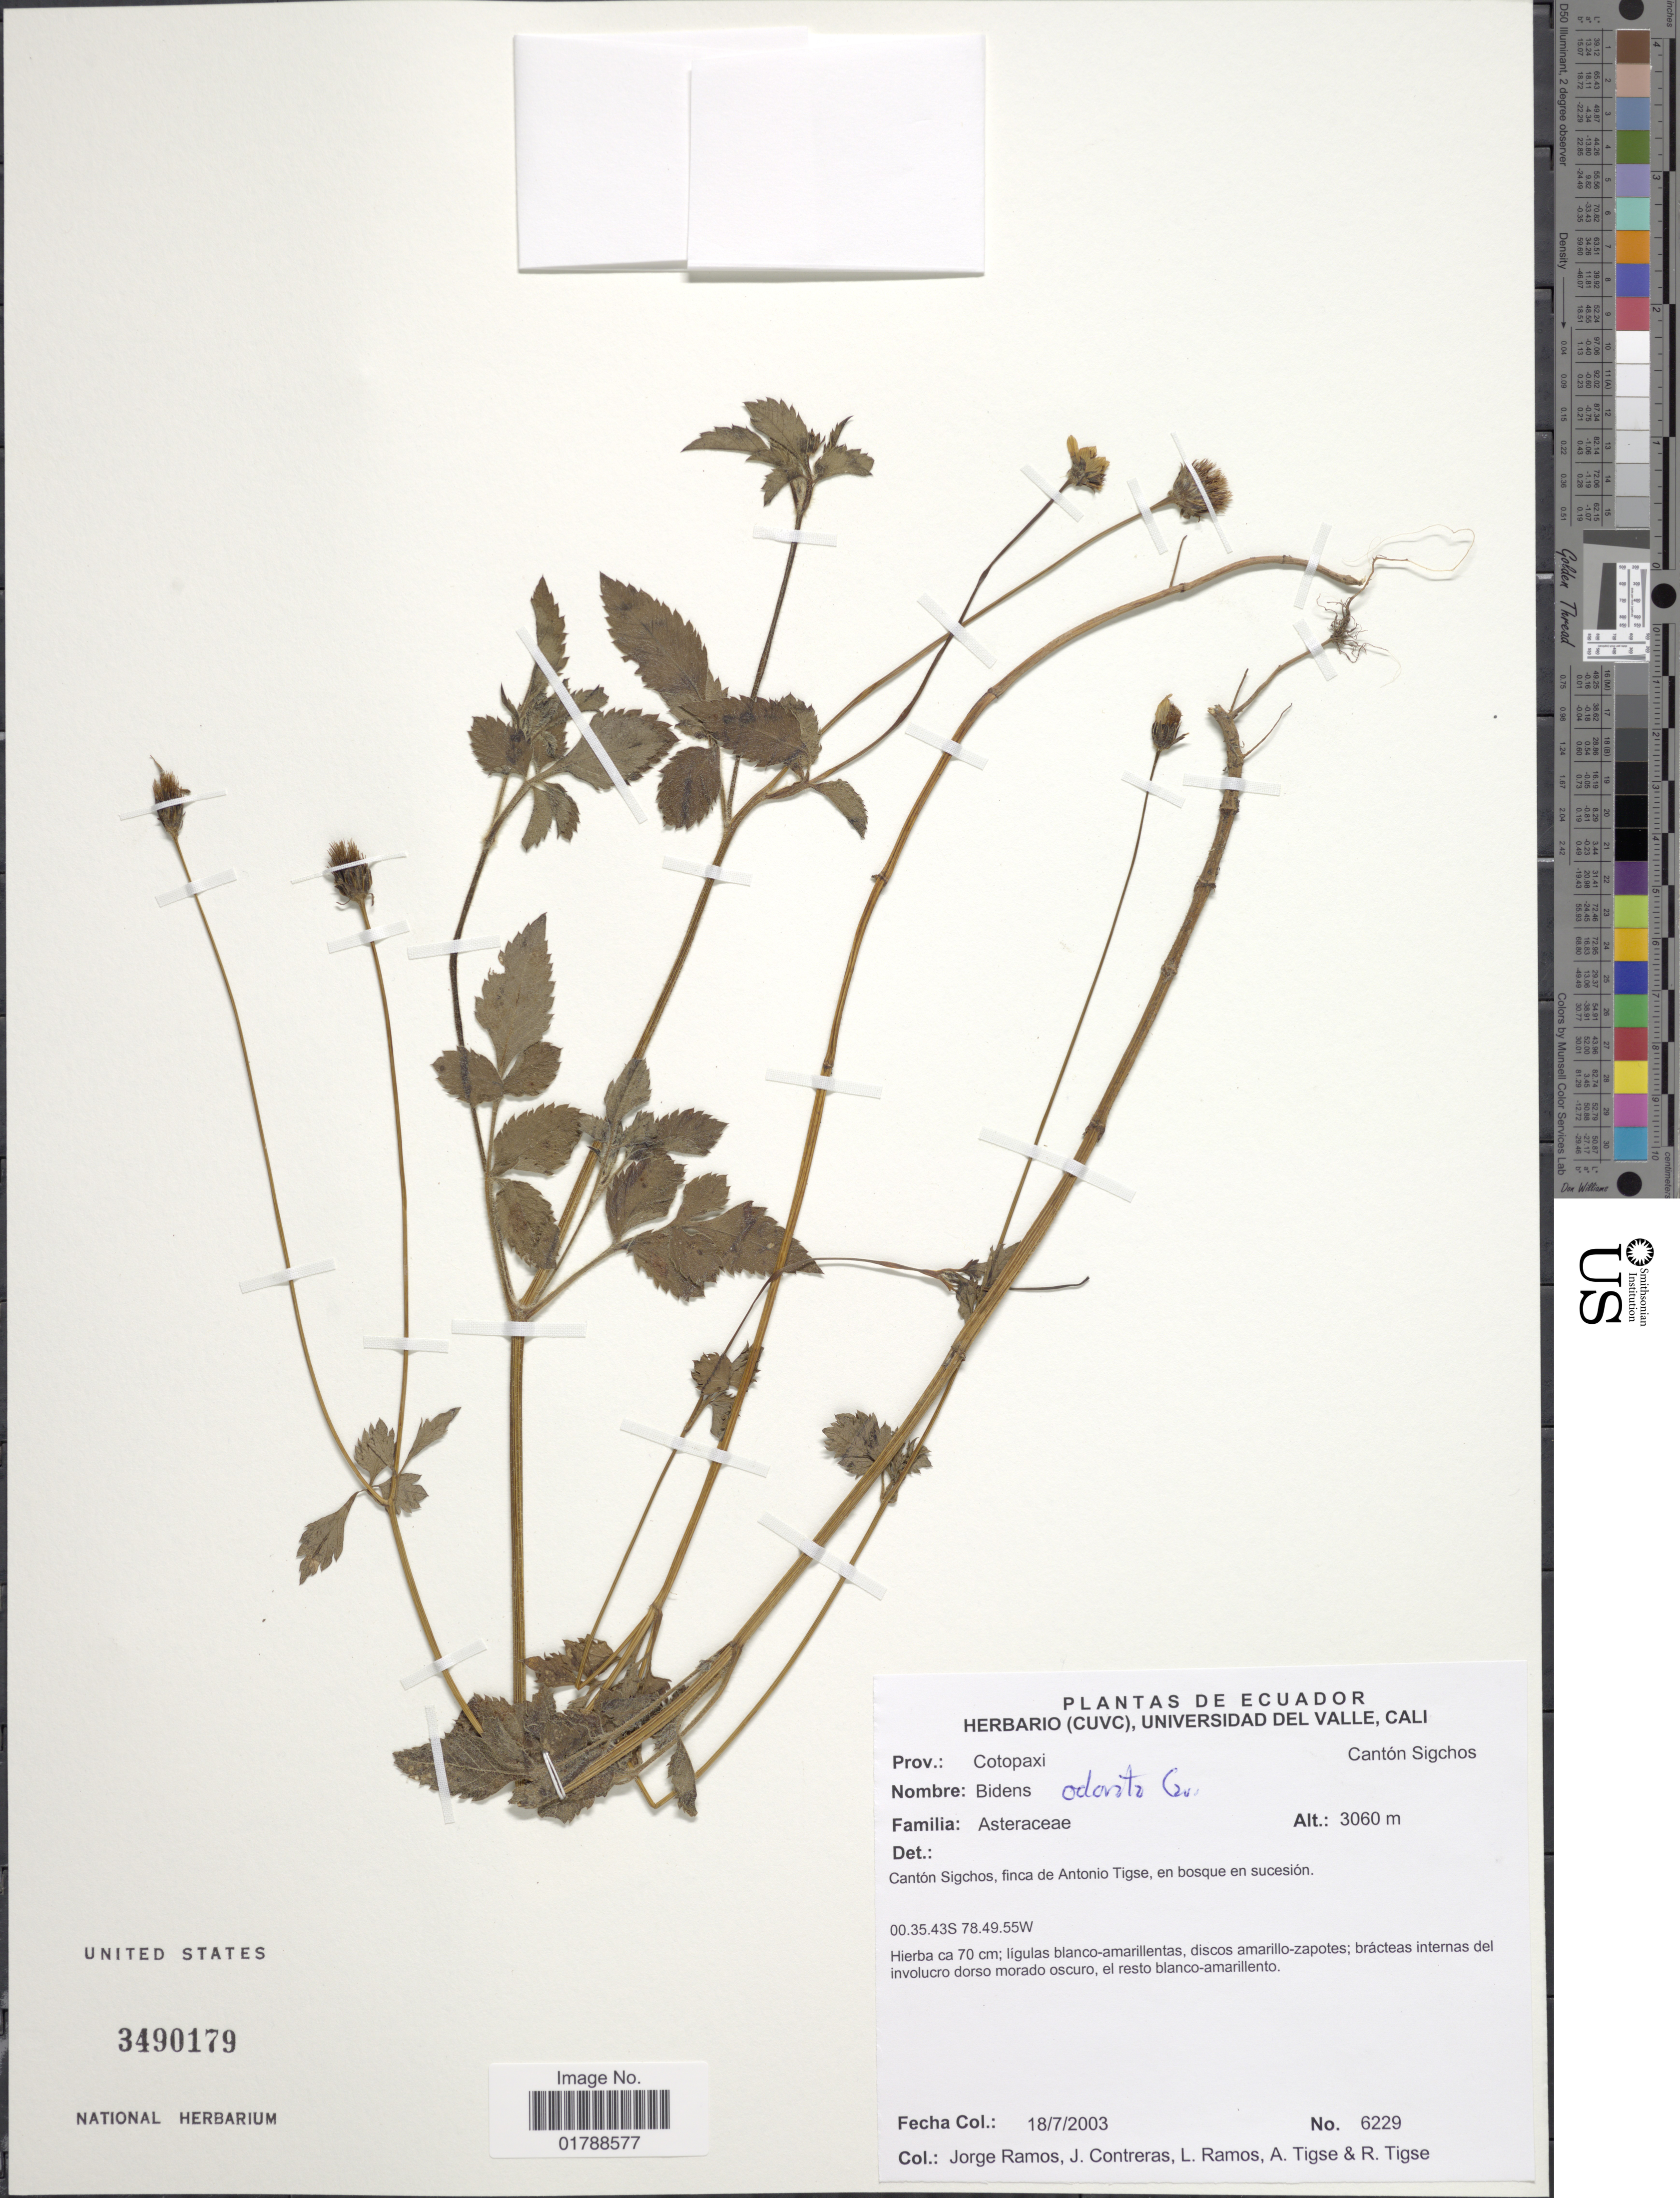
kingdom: Plantae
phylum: Tracheophyta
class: Magnoliopsida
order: Asterales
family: Asteraceae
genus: Bidens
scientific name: Bidens odorata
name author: Cav.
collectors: J. Ramos, J. Contreras, L. Ramos, A. Tigse & R. Tigse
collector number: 6229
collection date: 2003-07-18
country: Ecuador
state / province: Cotopaxi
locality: Cantón Sigchos, finca de Antonio Tigse, en bosque en sucesión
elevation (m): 3060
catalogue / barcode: US 3490179